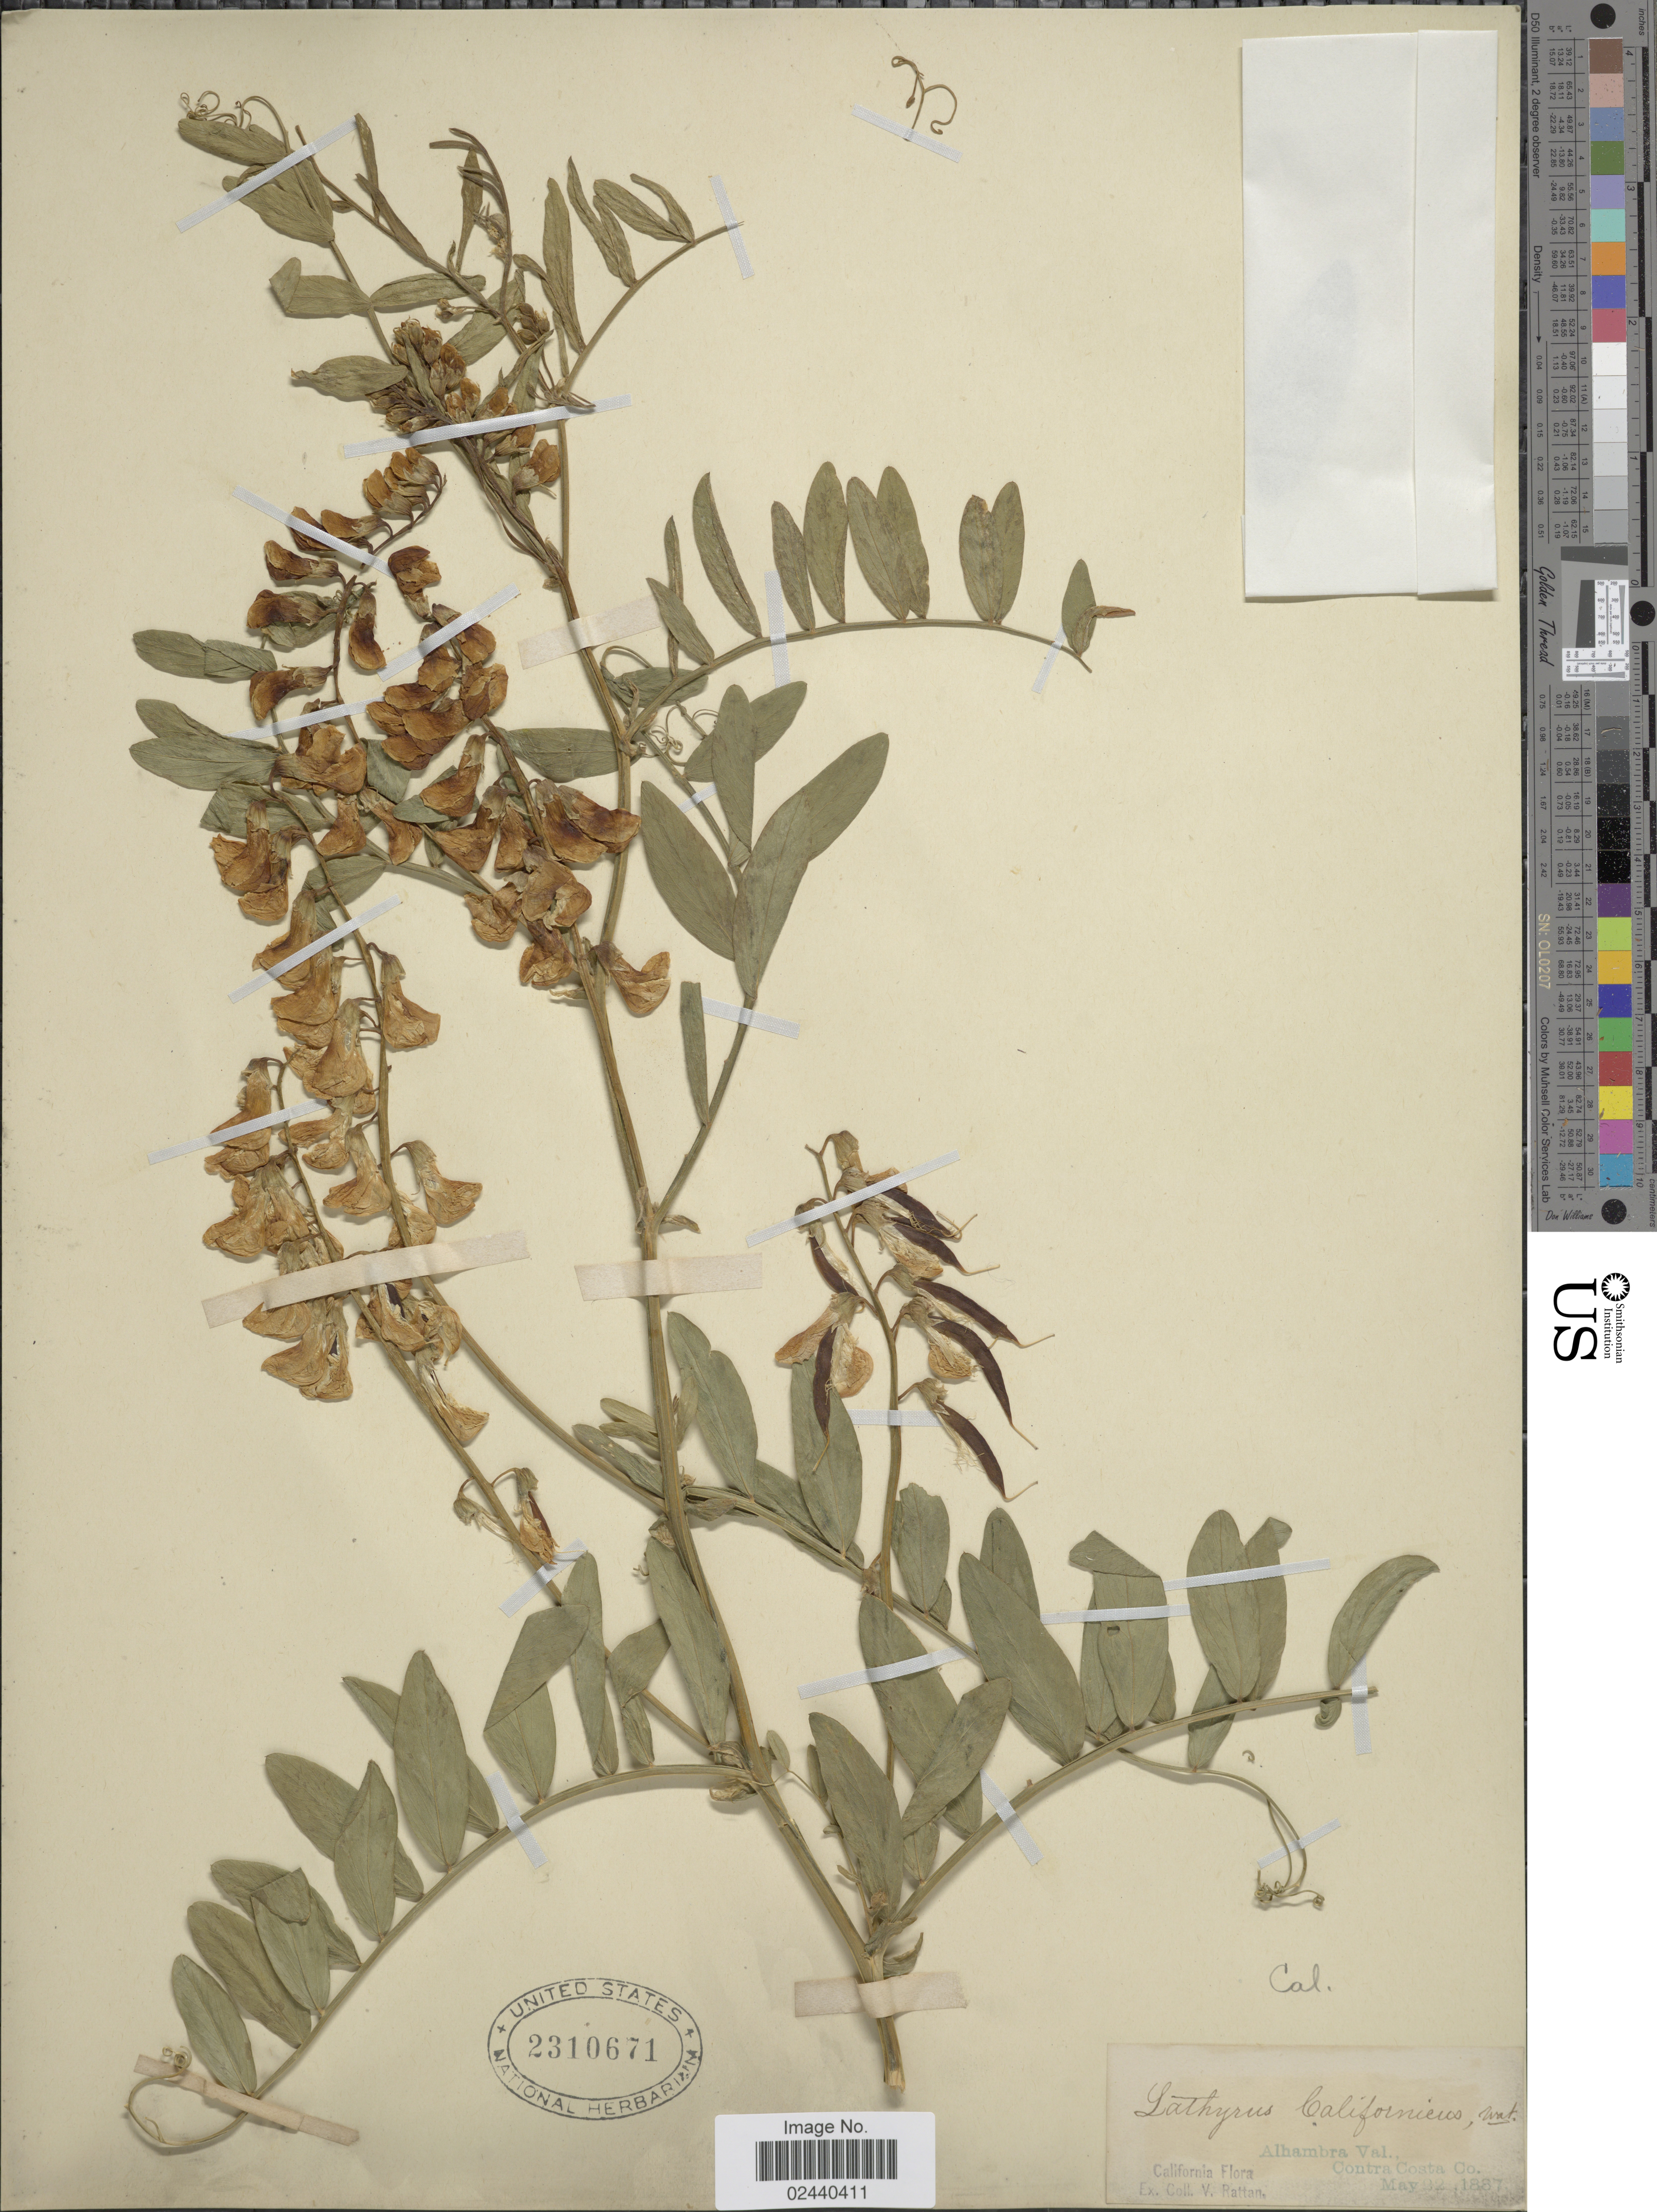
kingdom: Plantae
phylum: Tracheophyta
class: Magnoliopsida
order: Fabales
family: Fabaceae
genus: Lathyrus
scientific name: Lathyrus sp.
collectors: V. Rattan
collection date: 1887-05-22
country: United States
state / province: California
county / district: Contra Costa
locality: Alhambra Val., Contra Costa Co. Cal.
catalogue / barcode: US 2310671